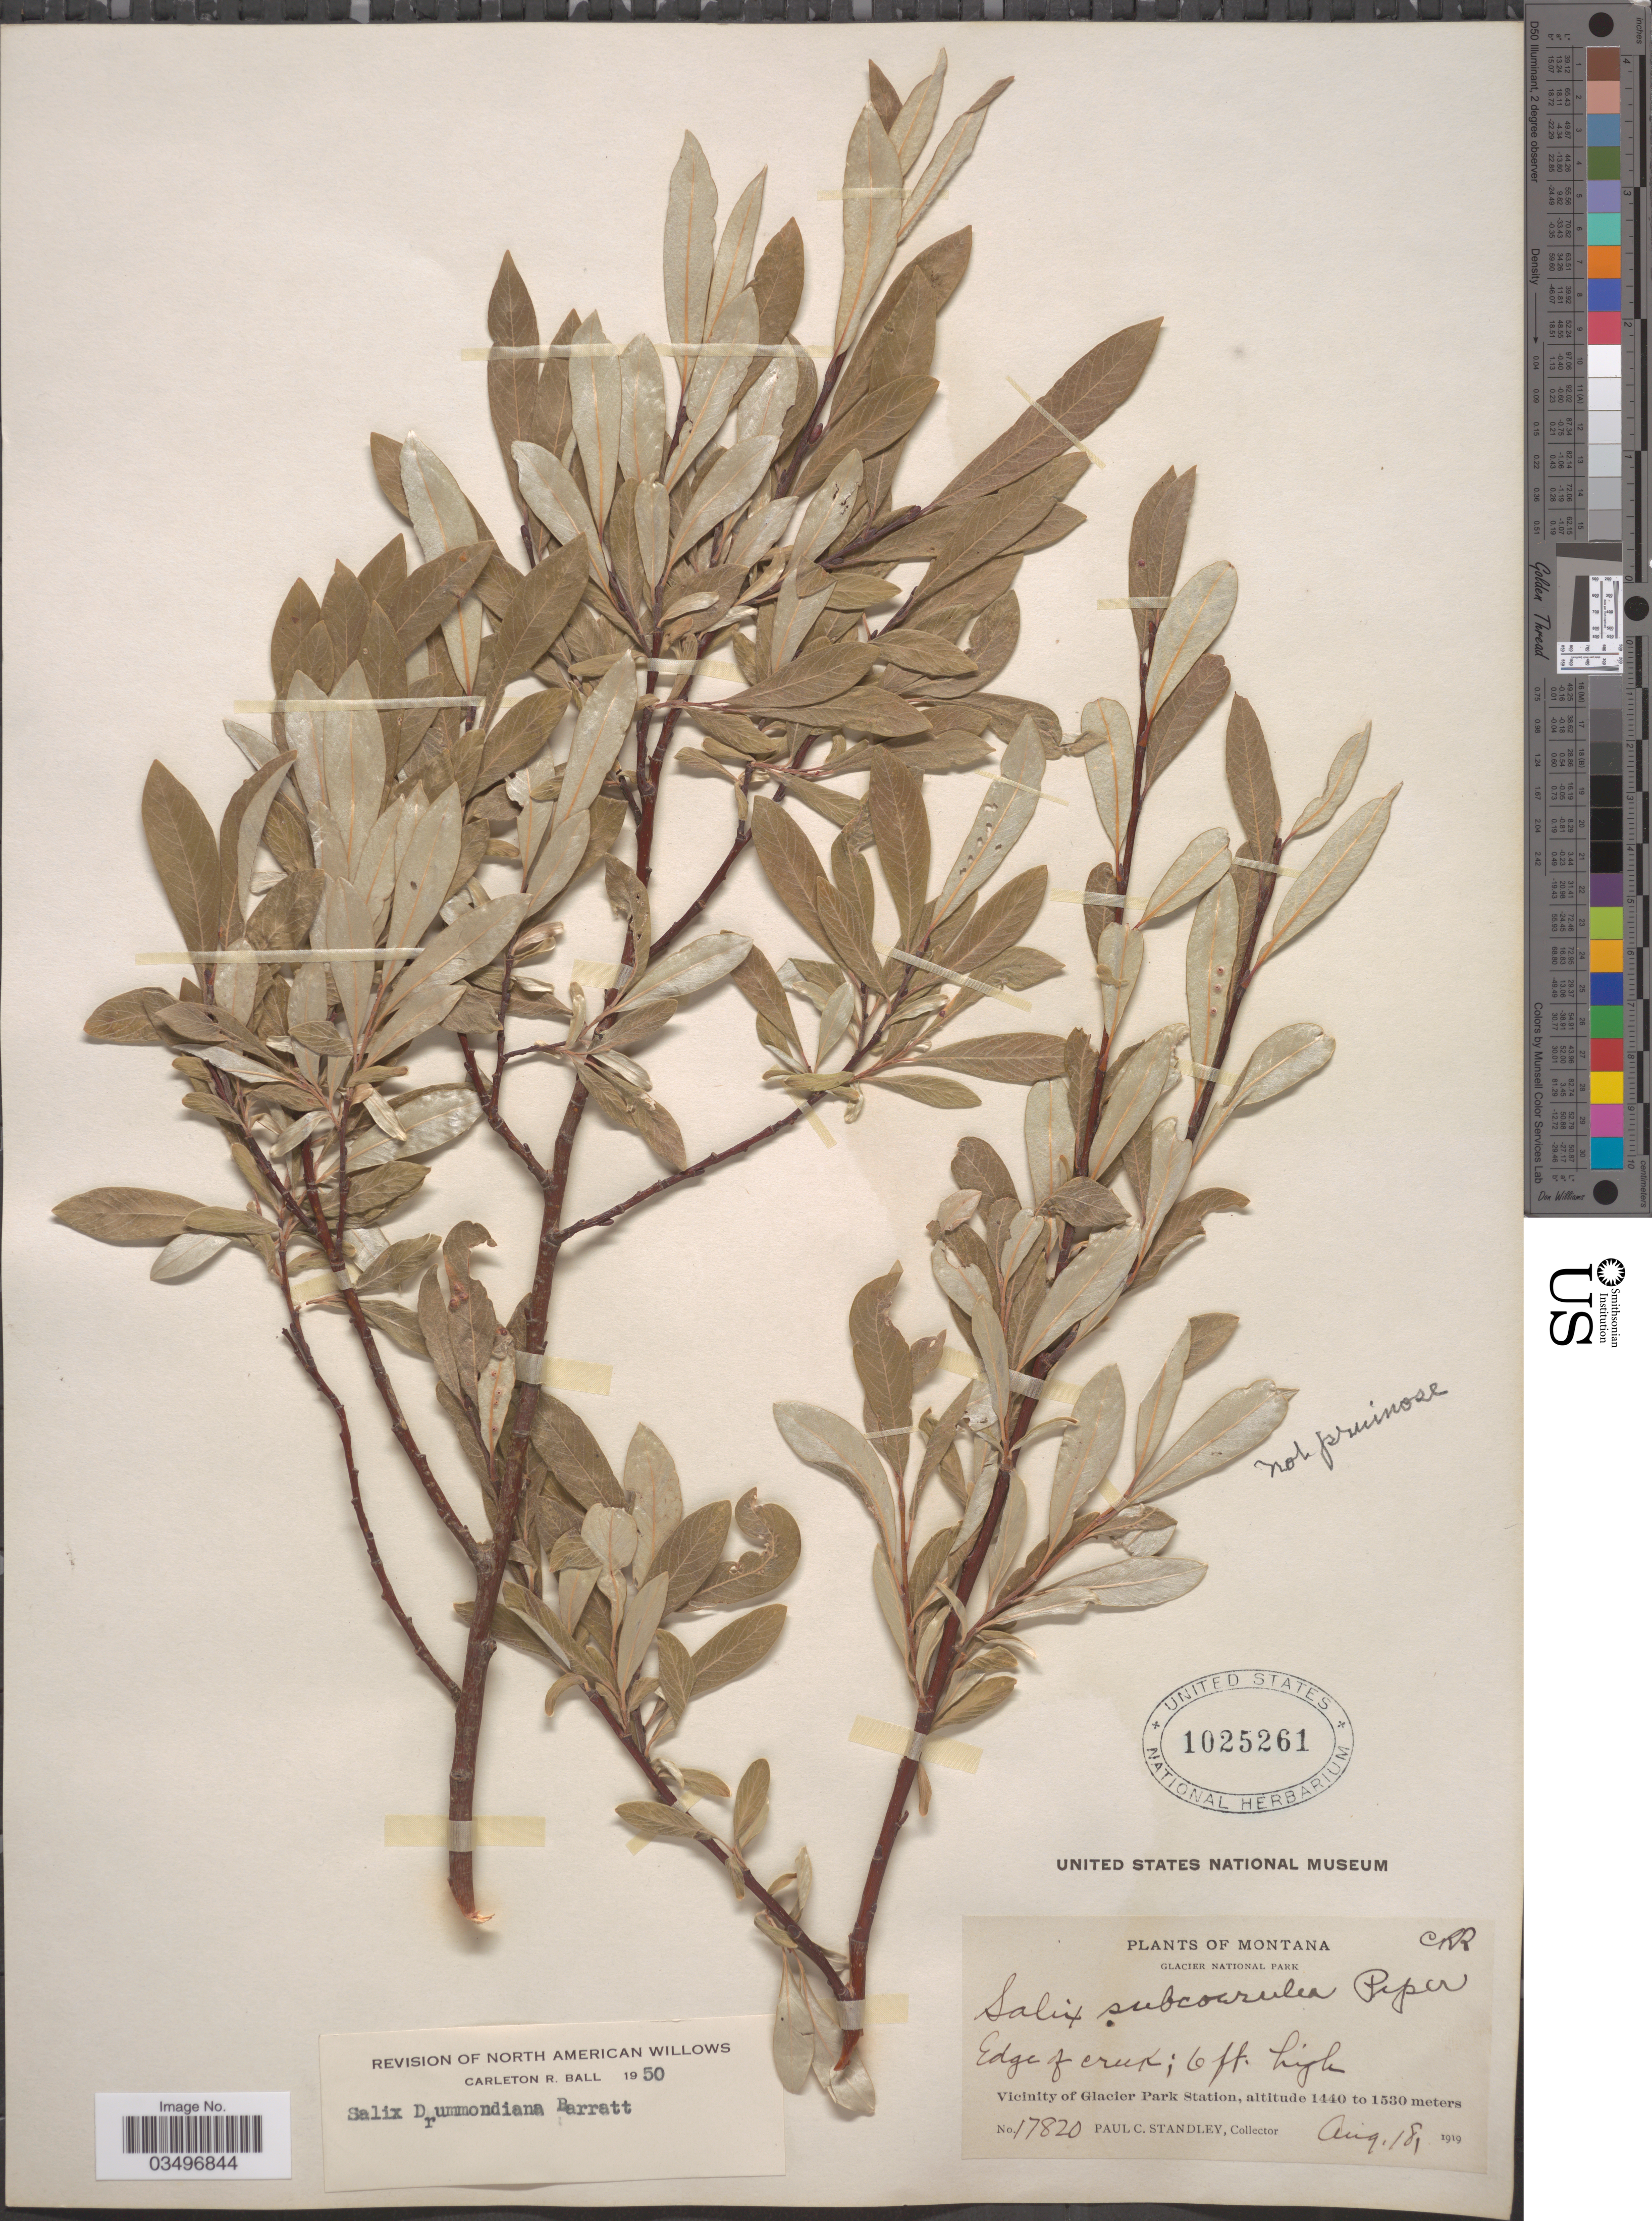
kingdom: Plantae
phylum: Tracheophyta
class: Magnoliopsida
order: Malpighiales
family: Salicaceae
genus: Salix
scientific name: Salix drummondiana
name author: Barratt ex Hook.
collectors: P. C. Standley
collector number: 17820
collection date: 1919-08-18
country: United States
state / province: Montana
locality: Glacier National Park. Edge of creek. Vicinity of Glacier Park Station.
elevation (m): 1440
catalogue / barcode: US 1025261